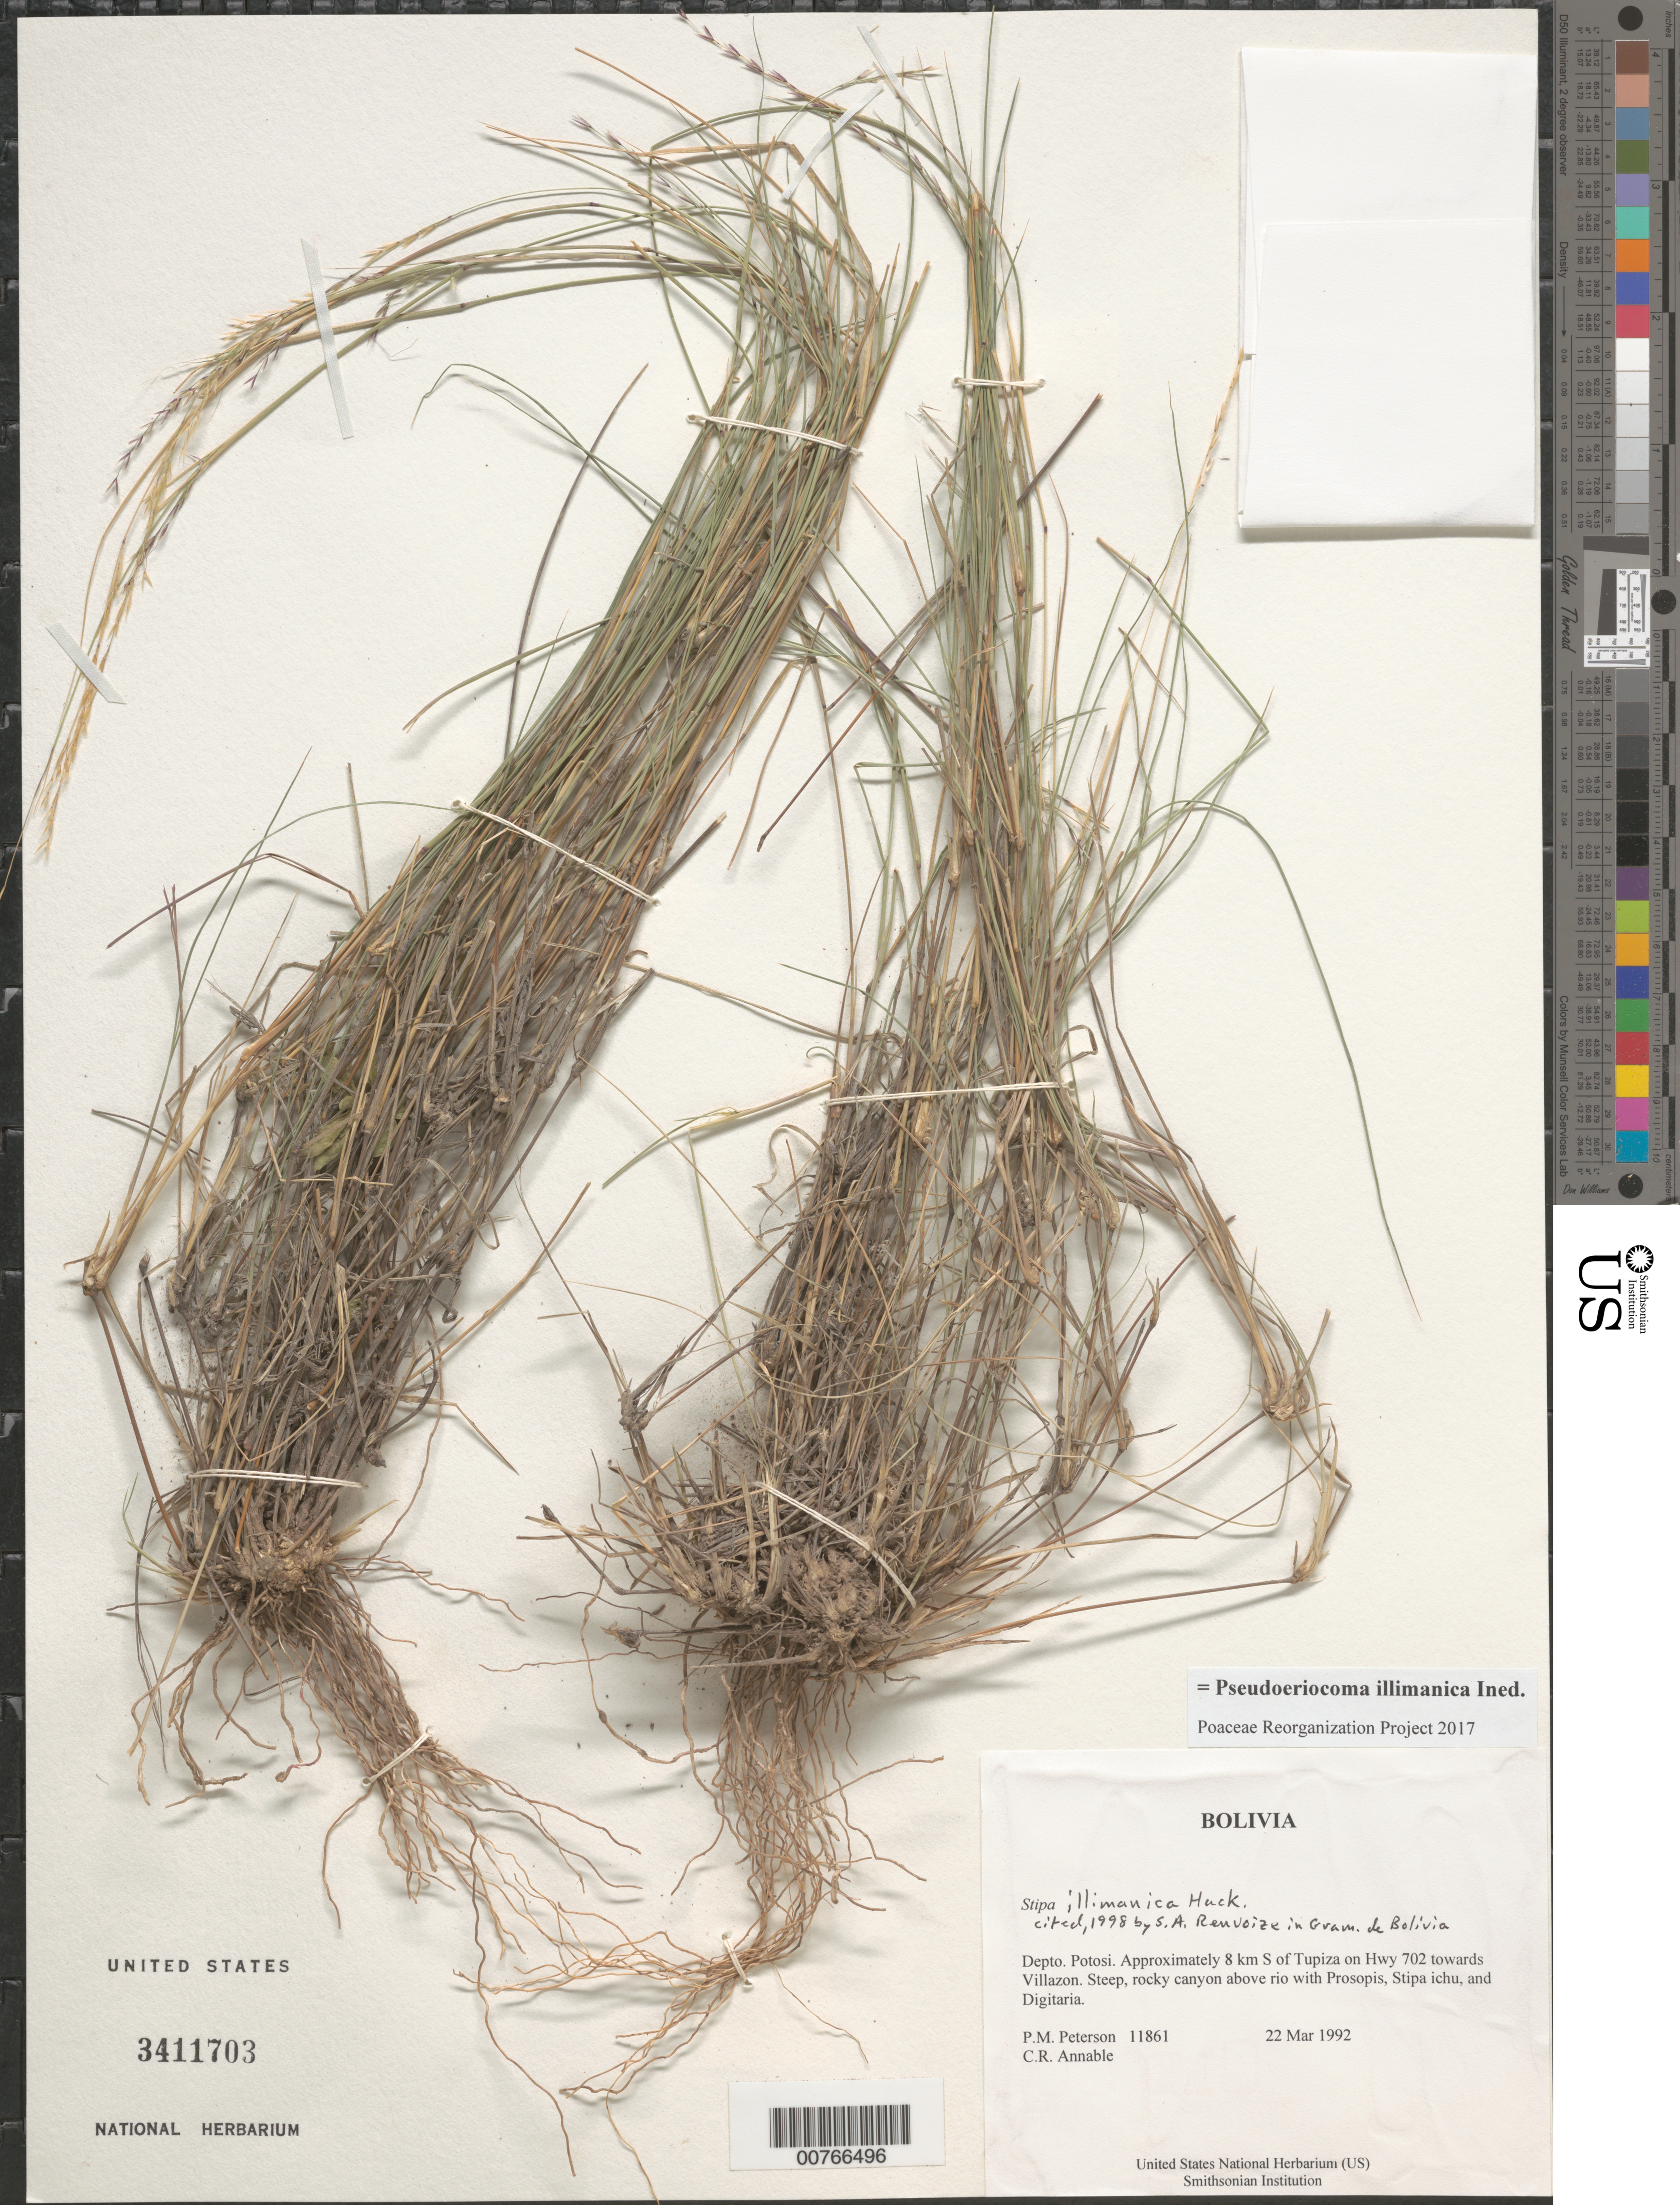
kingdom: Plantae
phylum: Tracheophyta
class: Liliopsida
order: Poales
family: Poaceae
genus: Pseudoeriocoma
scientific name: Pseudoeriocoma illimanica ined.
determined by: Poaceae Reorganization Project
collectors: P. M. Peterson & C. R. Annable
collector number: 11861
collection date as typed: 22 Mar 1992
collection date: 1992-03-22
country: Bolivia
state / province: Potosi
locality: Approximately 8 km S of Tupiza on Hwy 702 towards Villazon.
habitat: Steep, rocky canyon above rio with Prosopis, Stipa ichu, and Digitaria.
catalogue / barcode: US 3411703